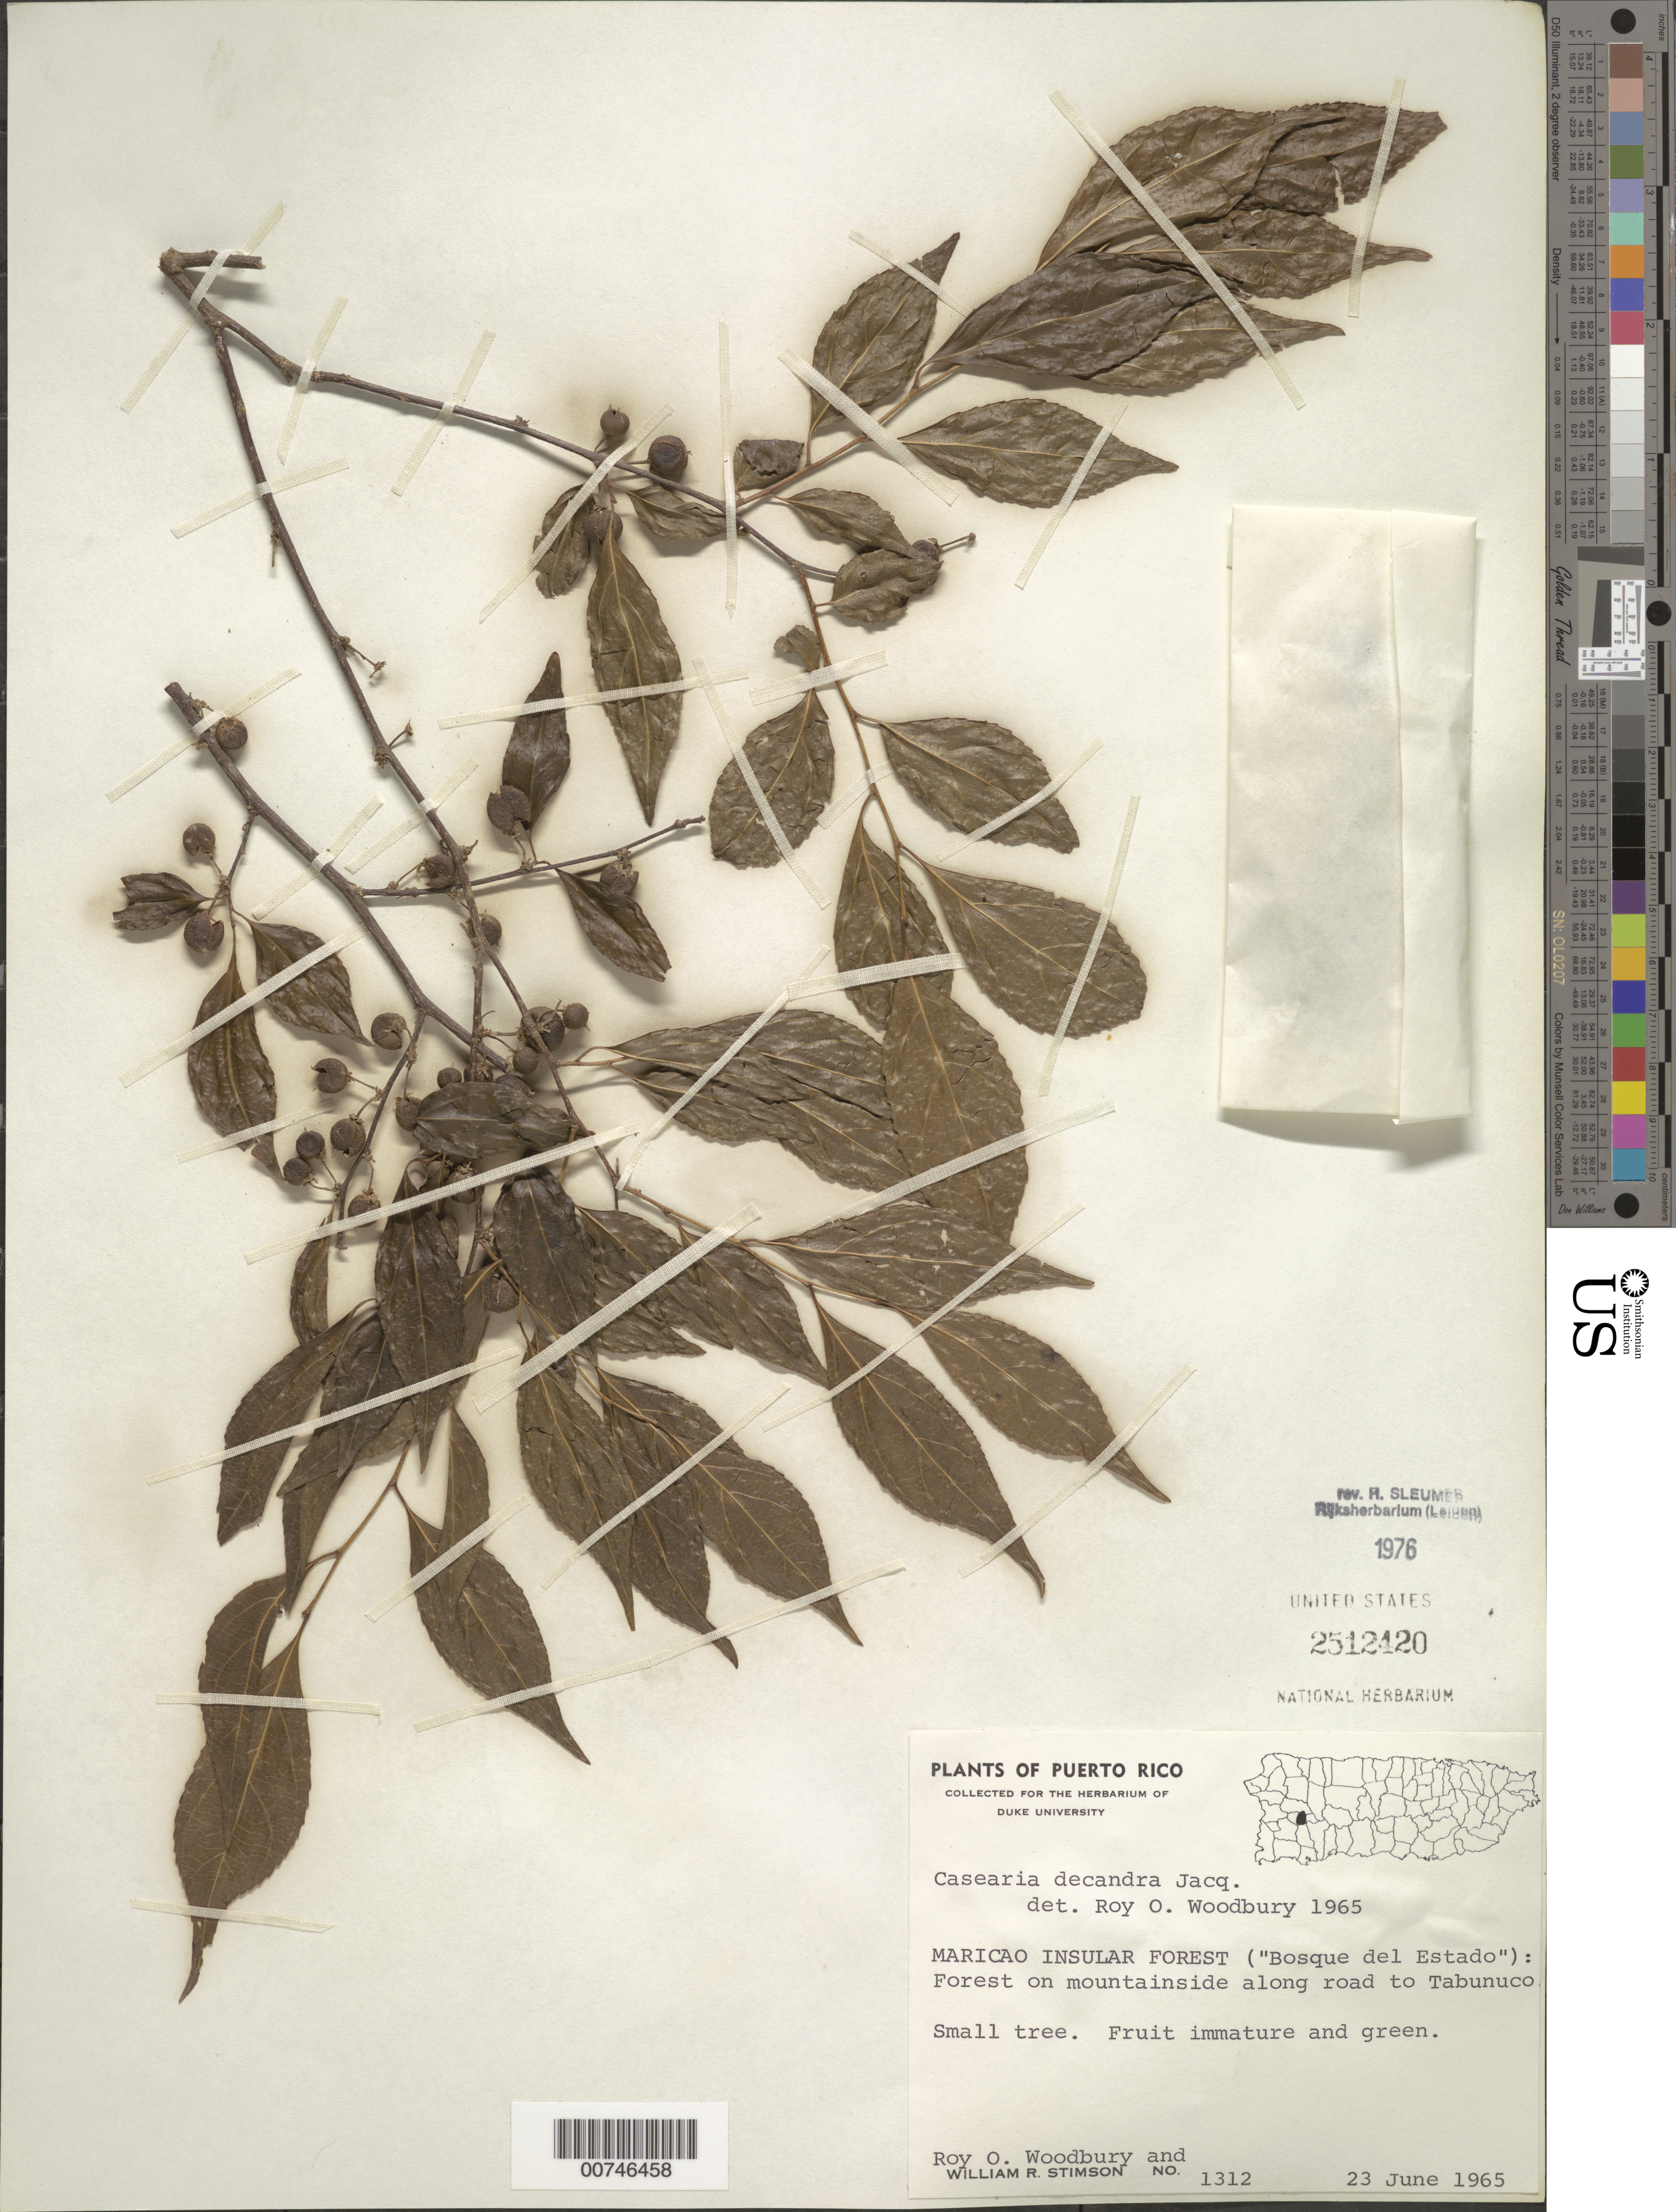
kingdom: Plantae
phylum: Tracheophyta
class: Magnoliopsida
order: Malpighiales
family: Salicaceae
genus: Casearia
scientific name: Casearia decandra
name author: Jacq.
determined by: Sleumer, H. O.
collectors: W. R. Stimson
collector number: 1312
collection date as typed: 23 Jun 1965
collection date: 1965-06-23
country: Puerto Rico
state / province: Maricao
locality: Maricao Insular Forest (Bosque del Estado), along road to Tabunuco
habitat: Forest on mounatinside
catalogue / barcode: US 2512420